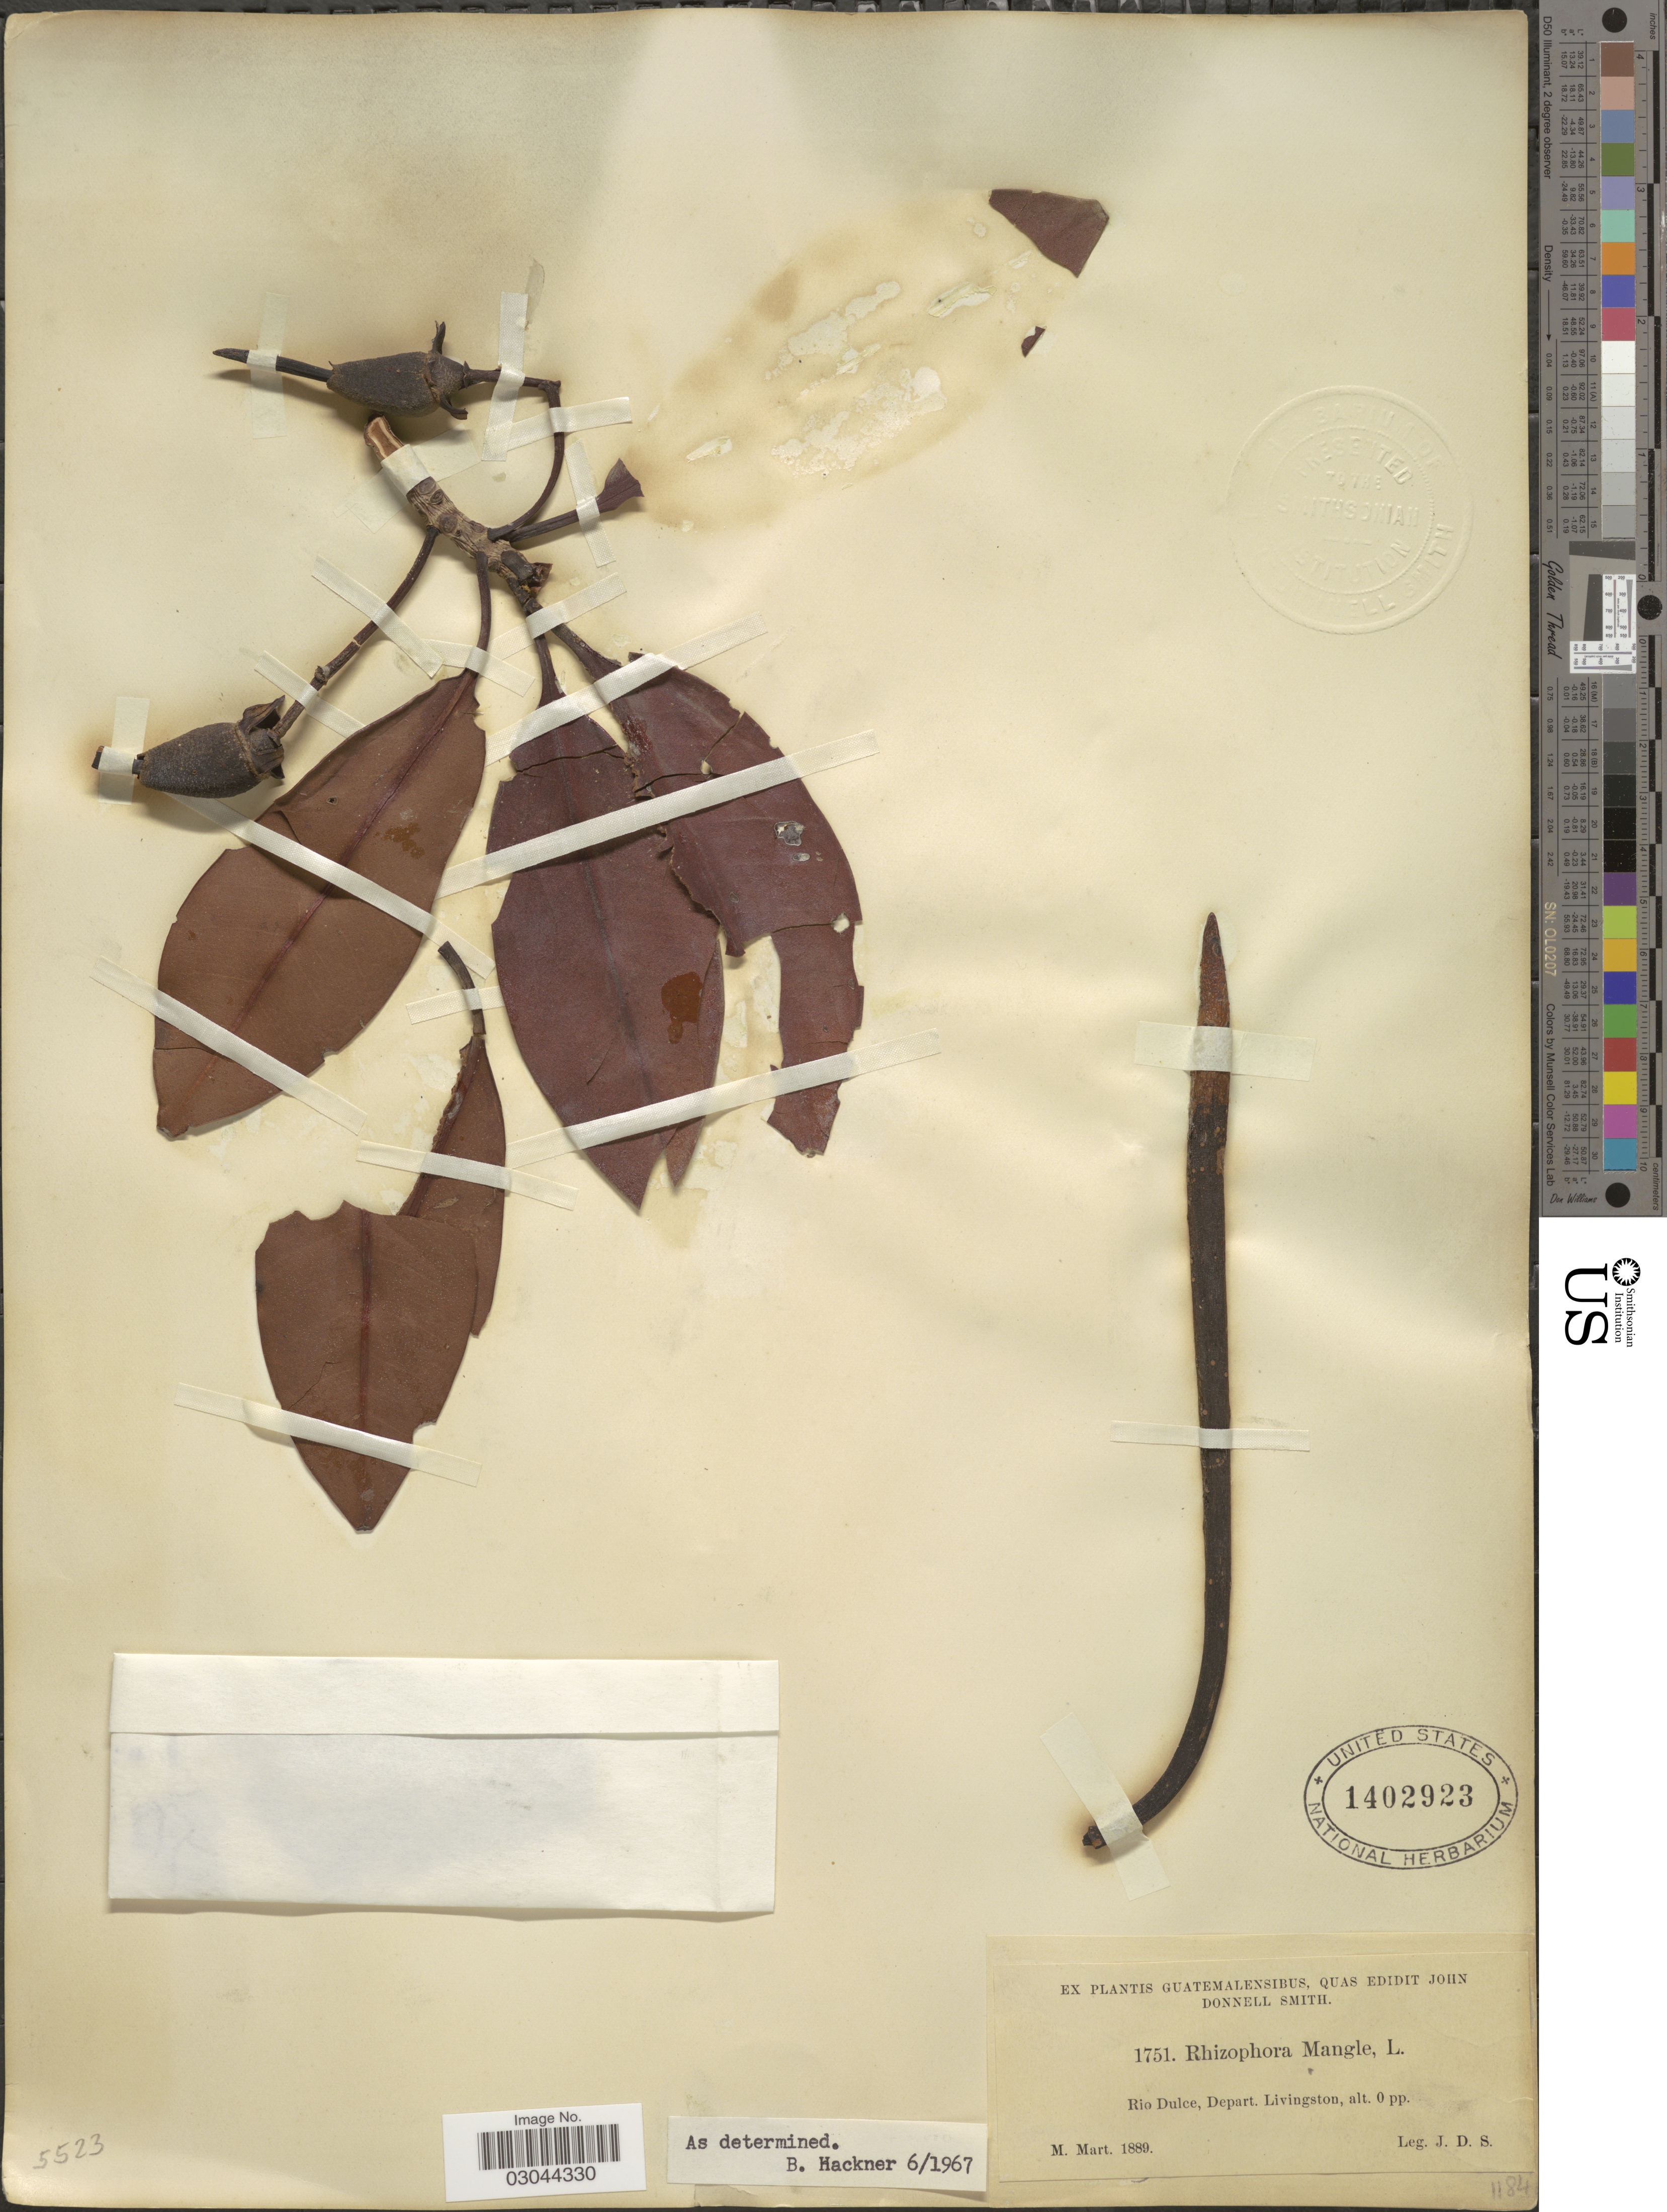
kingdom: Plantae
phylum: Tracheophyta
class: Magnoliopsida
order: Malpighiales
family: Rhizophoraceae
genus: Rhizophora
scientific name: Rhizophora mangle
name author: L.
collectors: J. Donnell Smith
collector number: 1751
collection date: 1889-03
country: Guatemala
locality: Rio Dulce, Depart. Livingston.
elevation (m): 0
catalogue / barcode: US 1402923